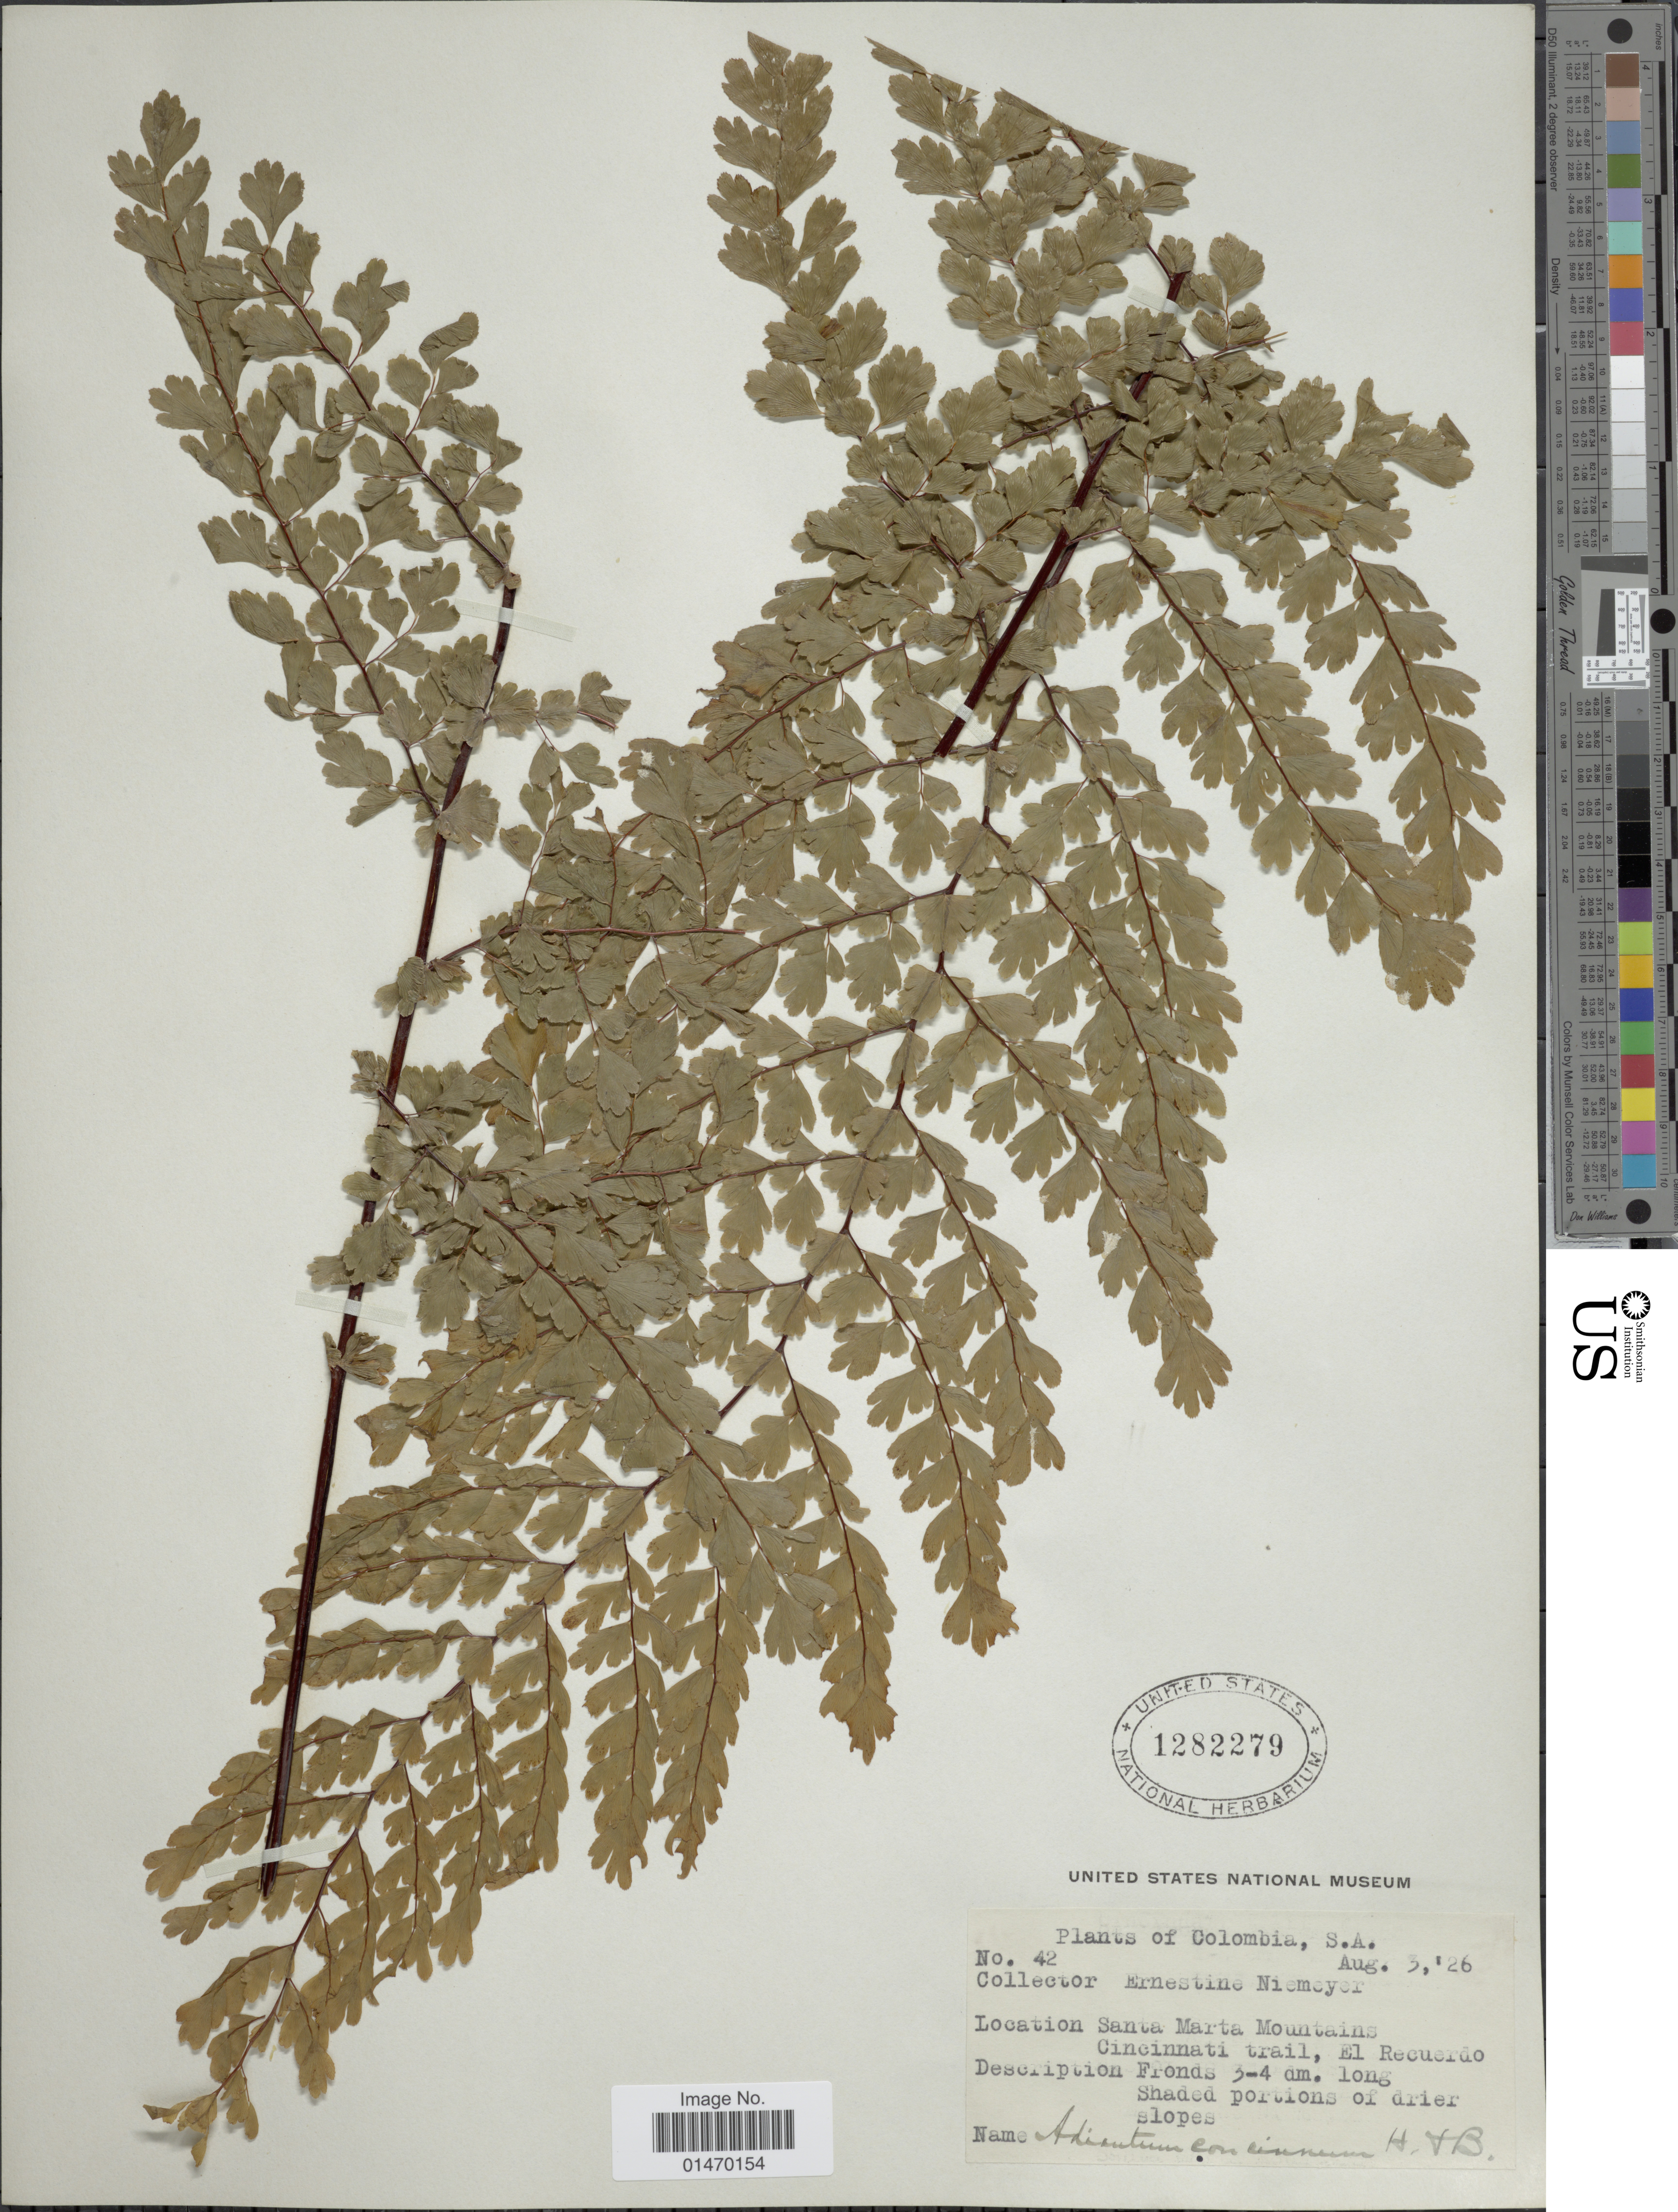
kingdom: Plantae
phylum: Tracheophyta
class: Polypodiopsida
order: Polypodiales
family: Pteridaceae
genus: Adiantum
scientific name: Adiantum concinnum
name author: Humb. & Bonpl. ex Willd.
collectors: E. H. Niemeyer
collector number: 42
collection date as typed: Transcribed d/m/y: 3/8/26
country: Colombia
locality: Santa Marta Mountains, Cincinnai trail, El Recudero.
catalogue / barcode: US 1282279